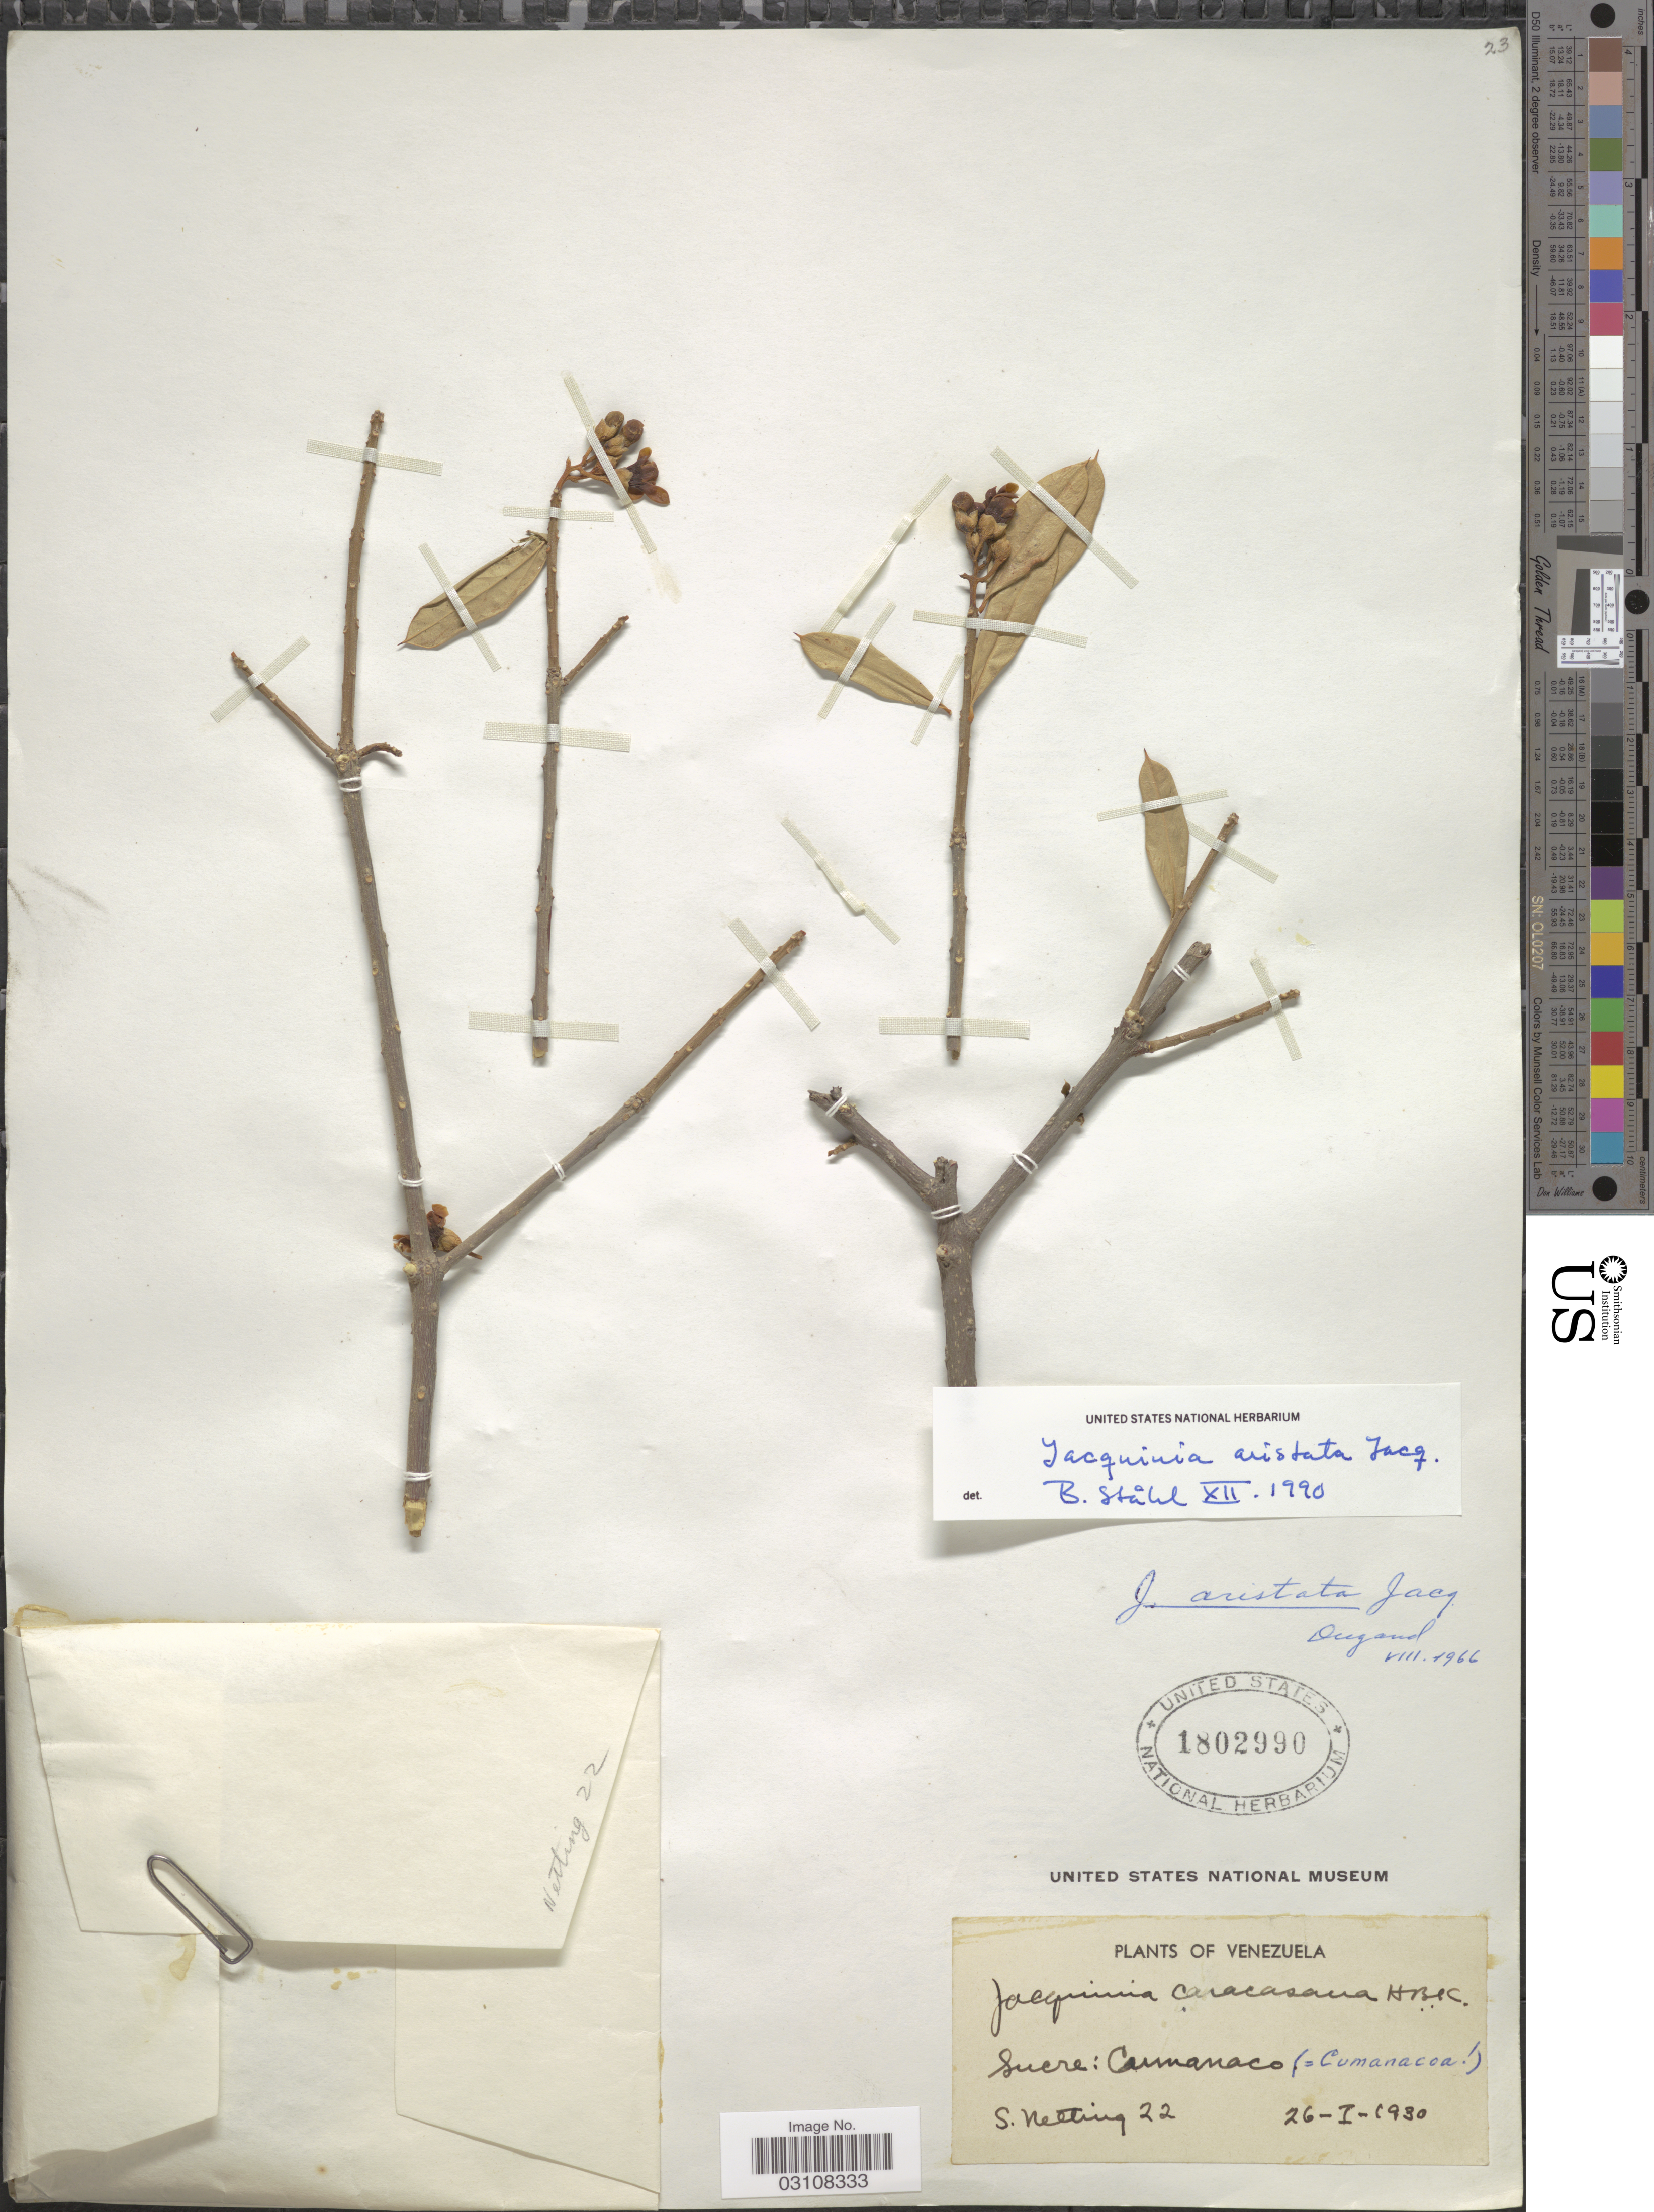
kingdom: Plantae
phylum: Tracheophyta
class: Magnoliopsida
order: Ericales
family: Primulaceae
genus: Bonellia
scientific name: Bonellia frutescens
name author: (Mill.) B. Ståhl & Källersjö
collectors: S. Netting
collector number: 22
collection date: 1930-01-26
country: Venezuela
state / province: Sucre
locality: Camanaco (=Cumanacoa).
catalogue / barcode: US 1802990